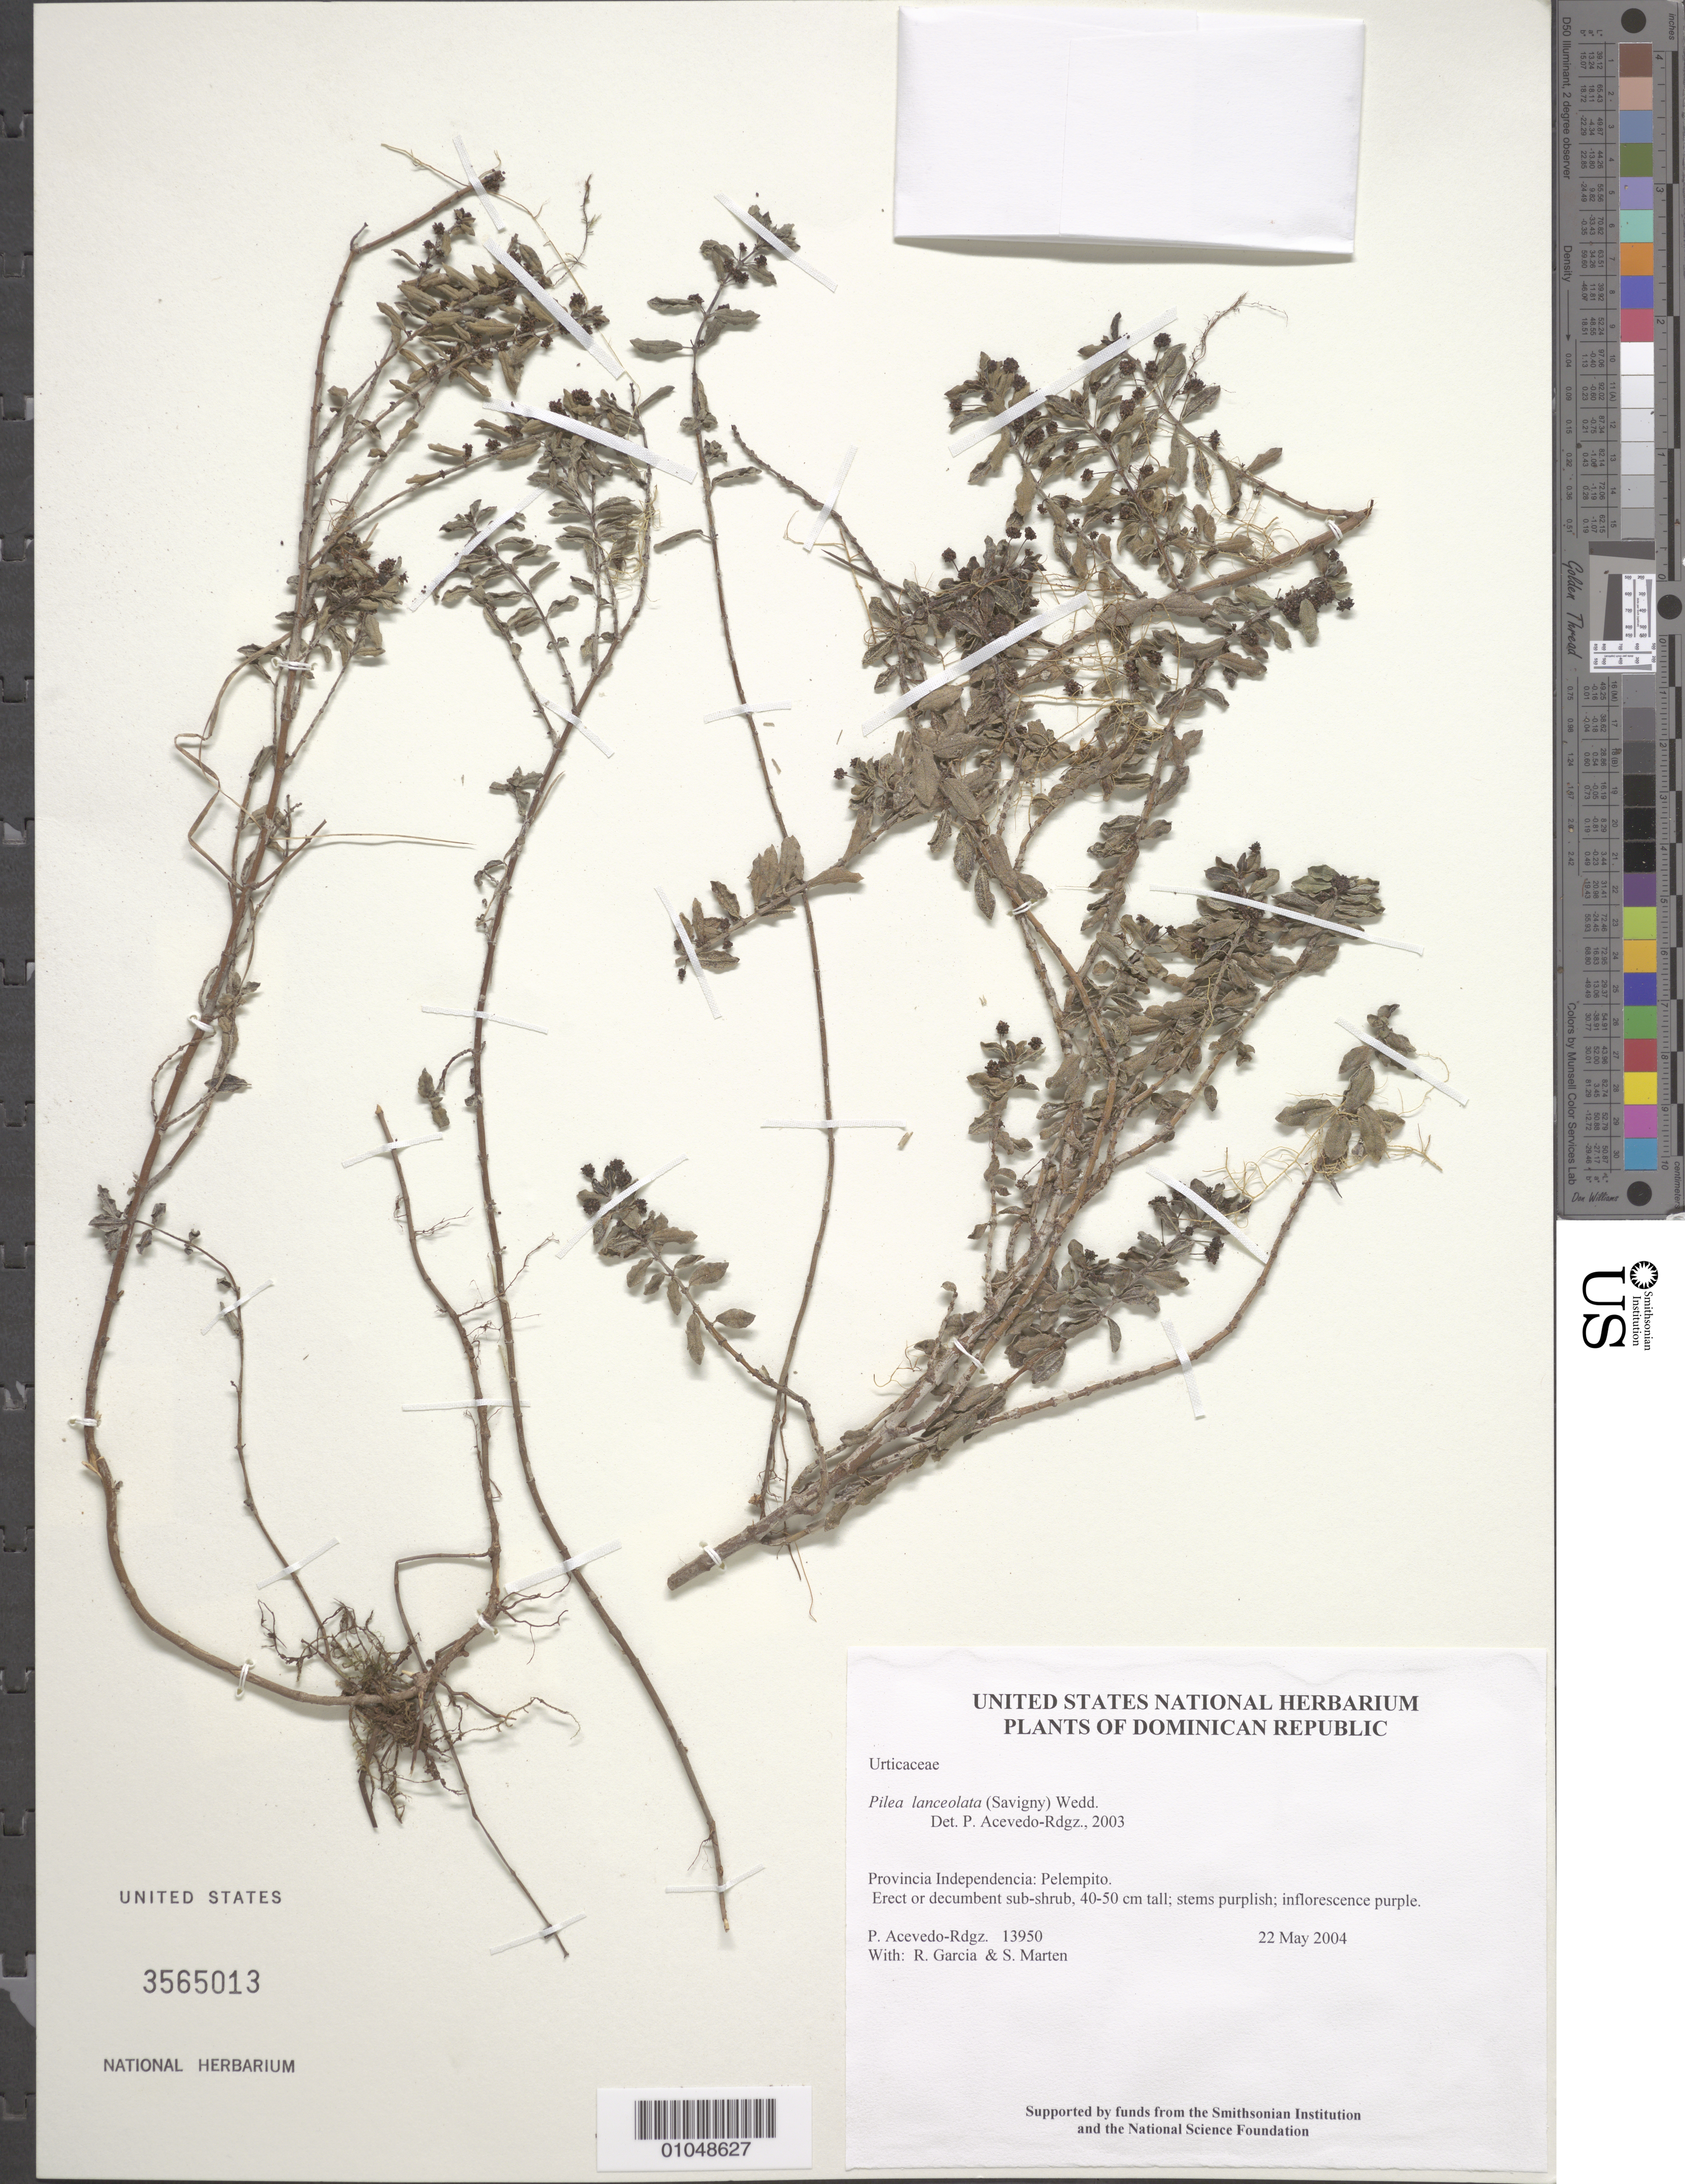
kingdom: Plantae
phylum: Tracheophyta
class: Magnoliopsida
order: Rosales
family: Urticaceae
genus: Pilea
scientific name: Pilea lanceolata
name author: (Savigny) Wedd.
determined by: Acevedo-Rodríguez, P., (BOT), Smithsonian Institution - National Museum of Natural History (UNITED STATES)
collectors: P. Acevedo-Rodr., R. G. García & S. Marten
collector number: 13950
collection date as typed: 22 May 2004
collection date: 2004-05-22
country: Dominican Republic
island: Hispaniola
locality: Provincia Independencia: Pelempito.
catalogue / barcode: US 3565013